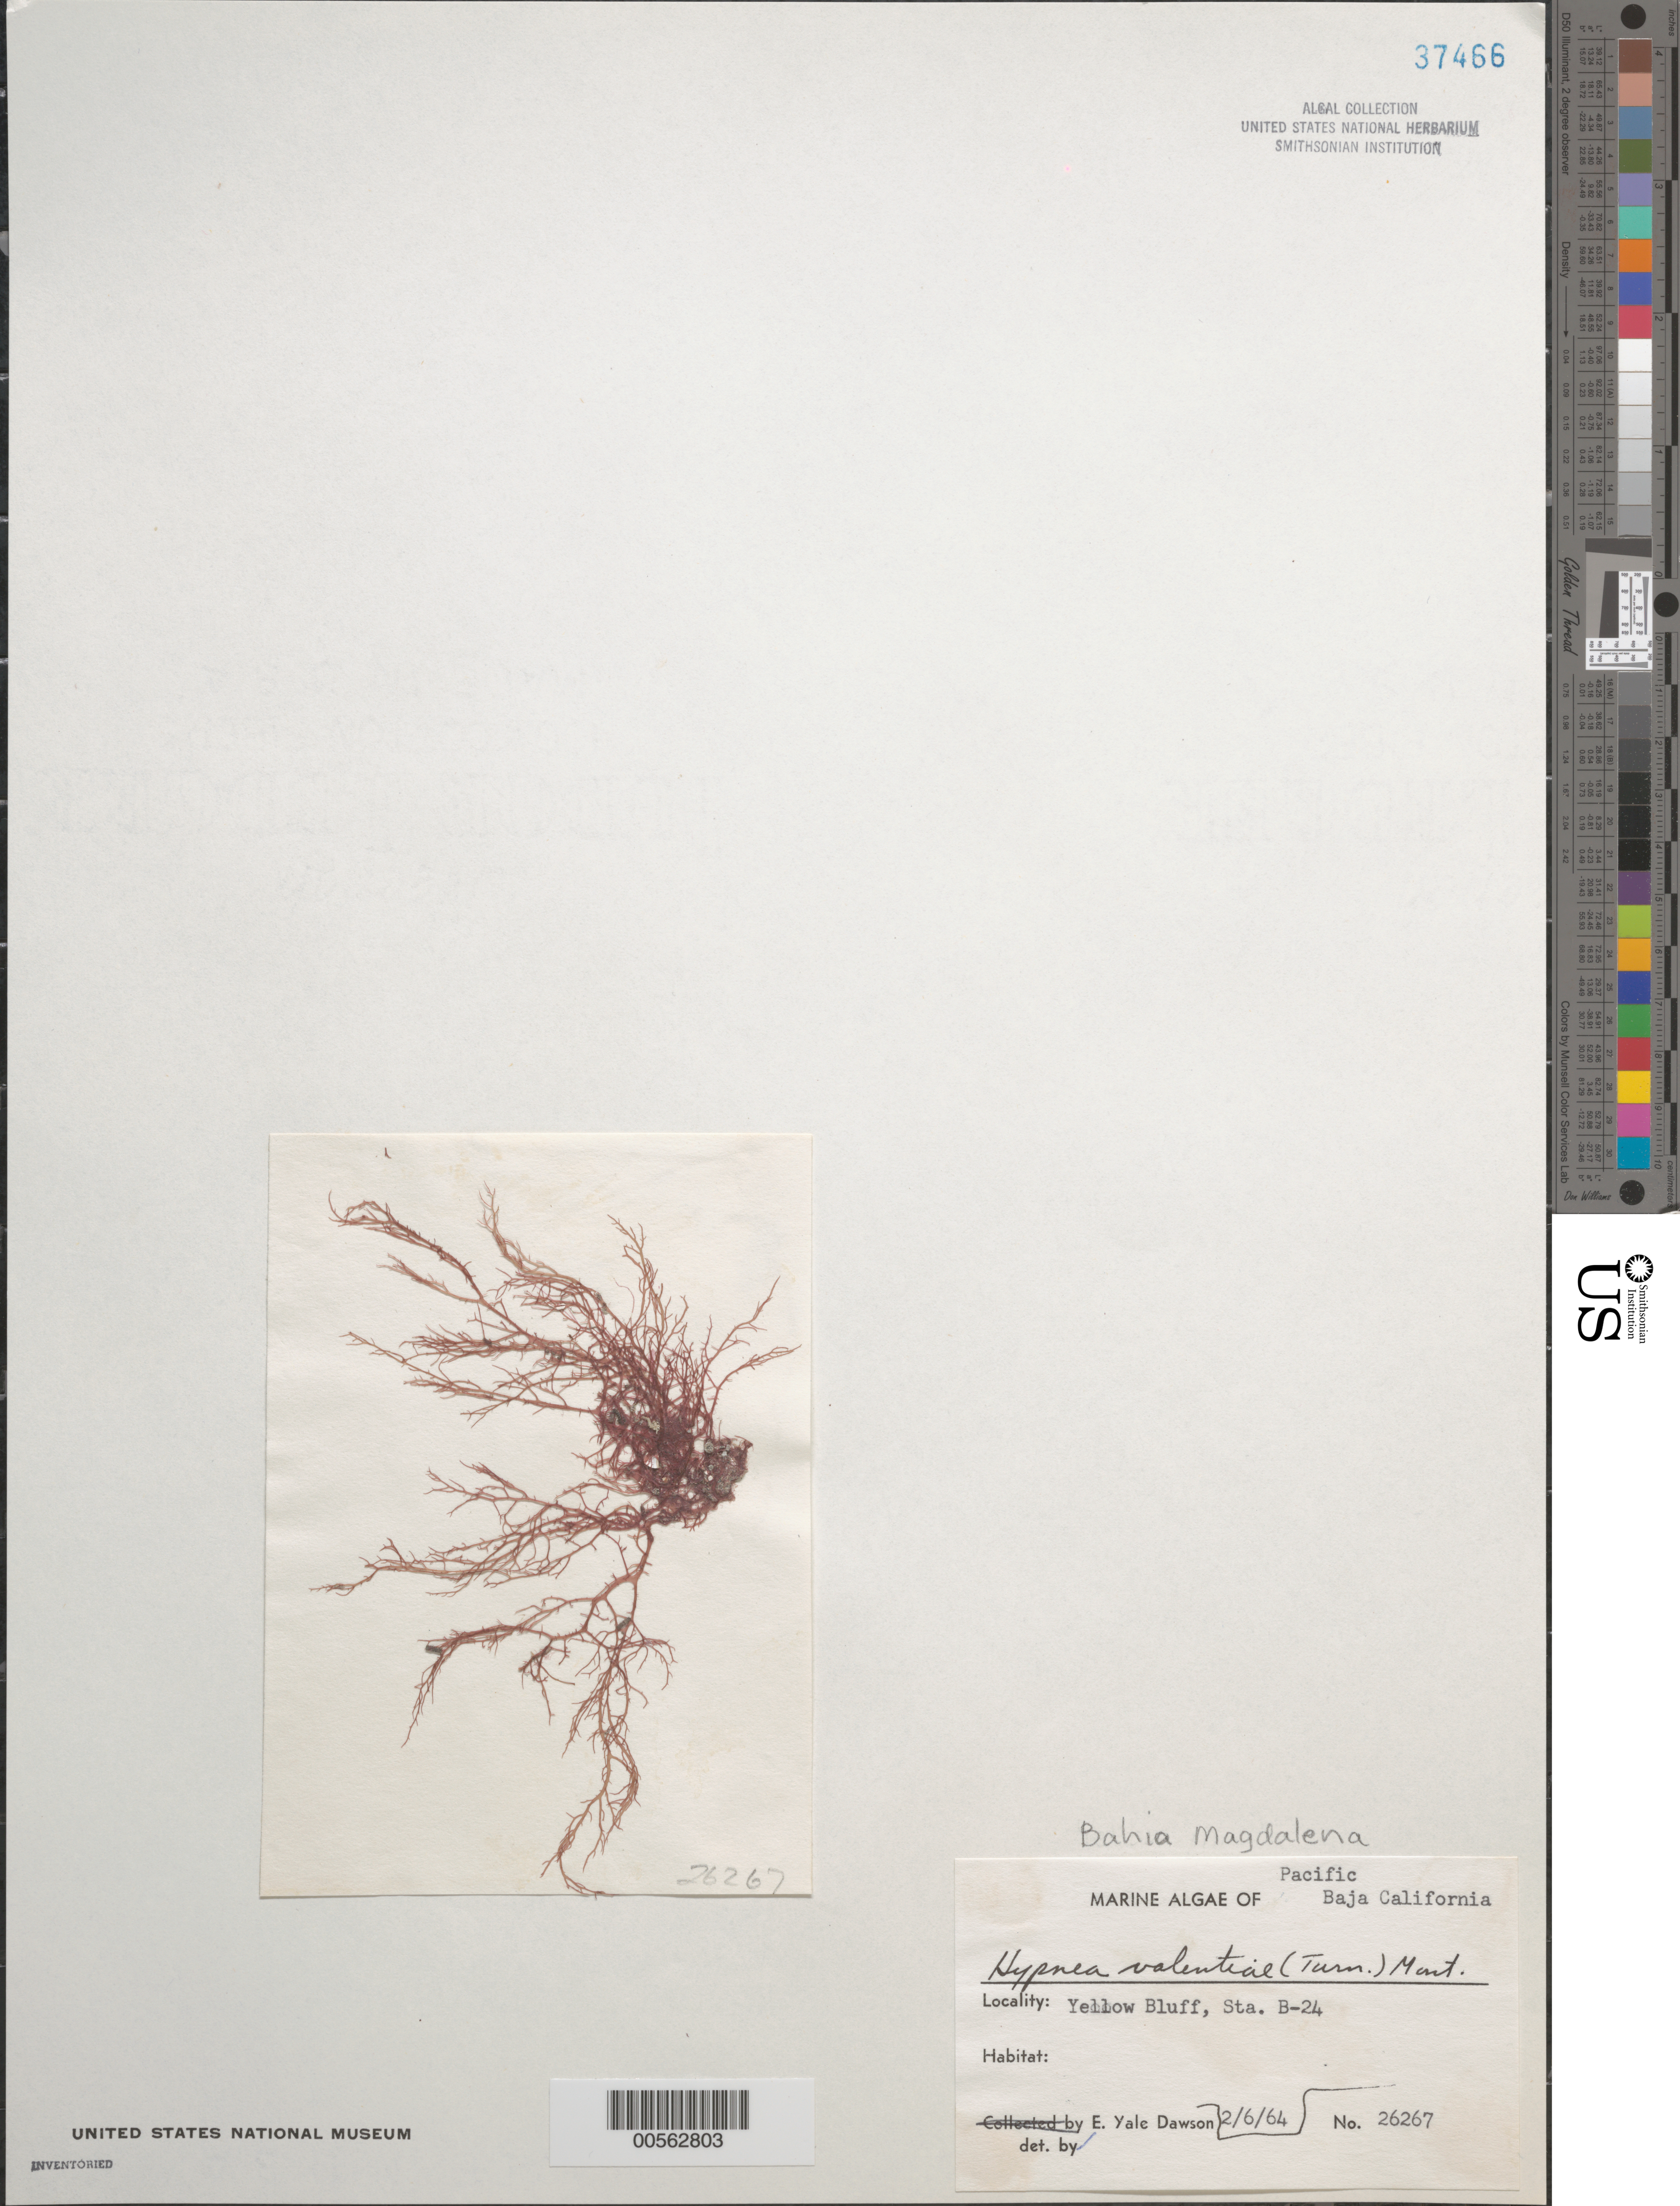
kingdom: Plantae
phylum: Rhodophyta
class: Florideophyceae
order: Gigartinales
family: Cystocloniaceae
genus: Hypnea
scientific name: Hypnea valentiae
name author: (Turner) Mont.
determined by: Dawson, E. Y.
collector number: EYD 26267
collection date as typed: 06 Feb 1964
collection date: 1964-02-06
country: Mexico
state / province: Baja California Sur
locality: Yellow Bluff, Bahia Magdalena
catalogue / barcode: US 37466